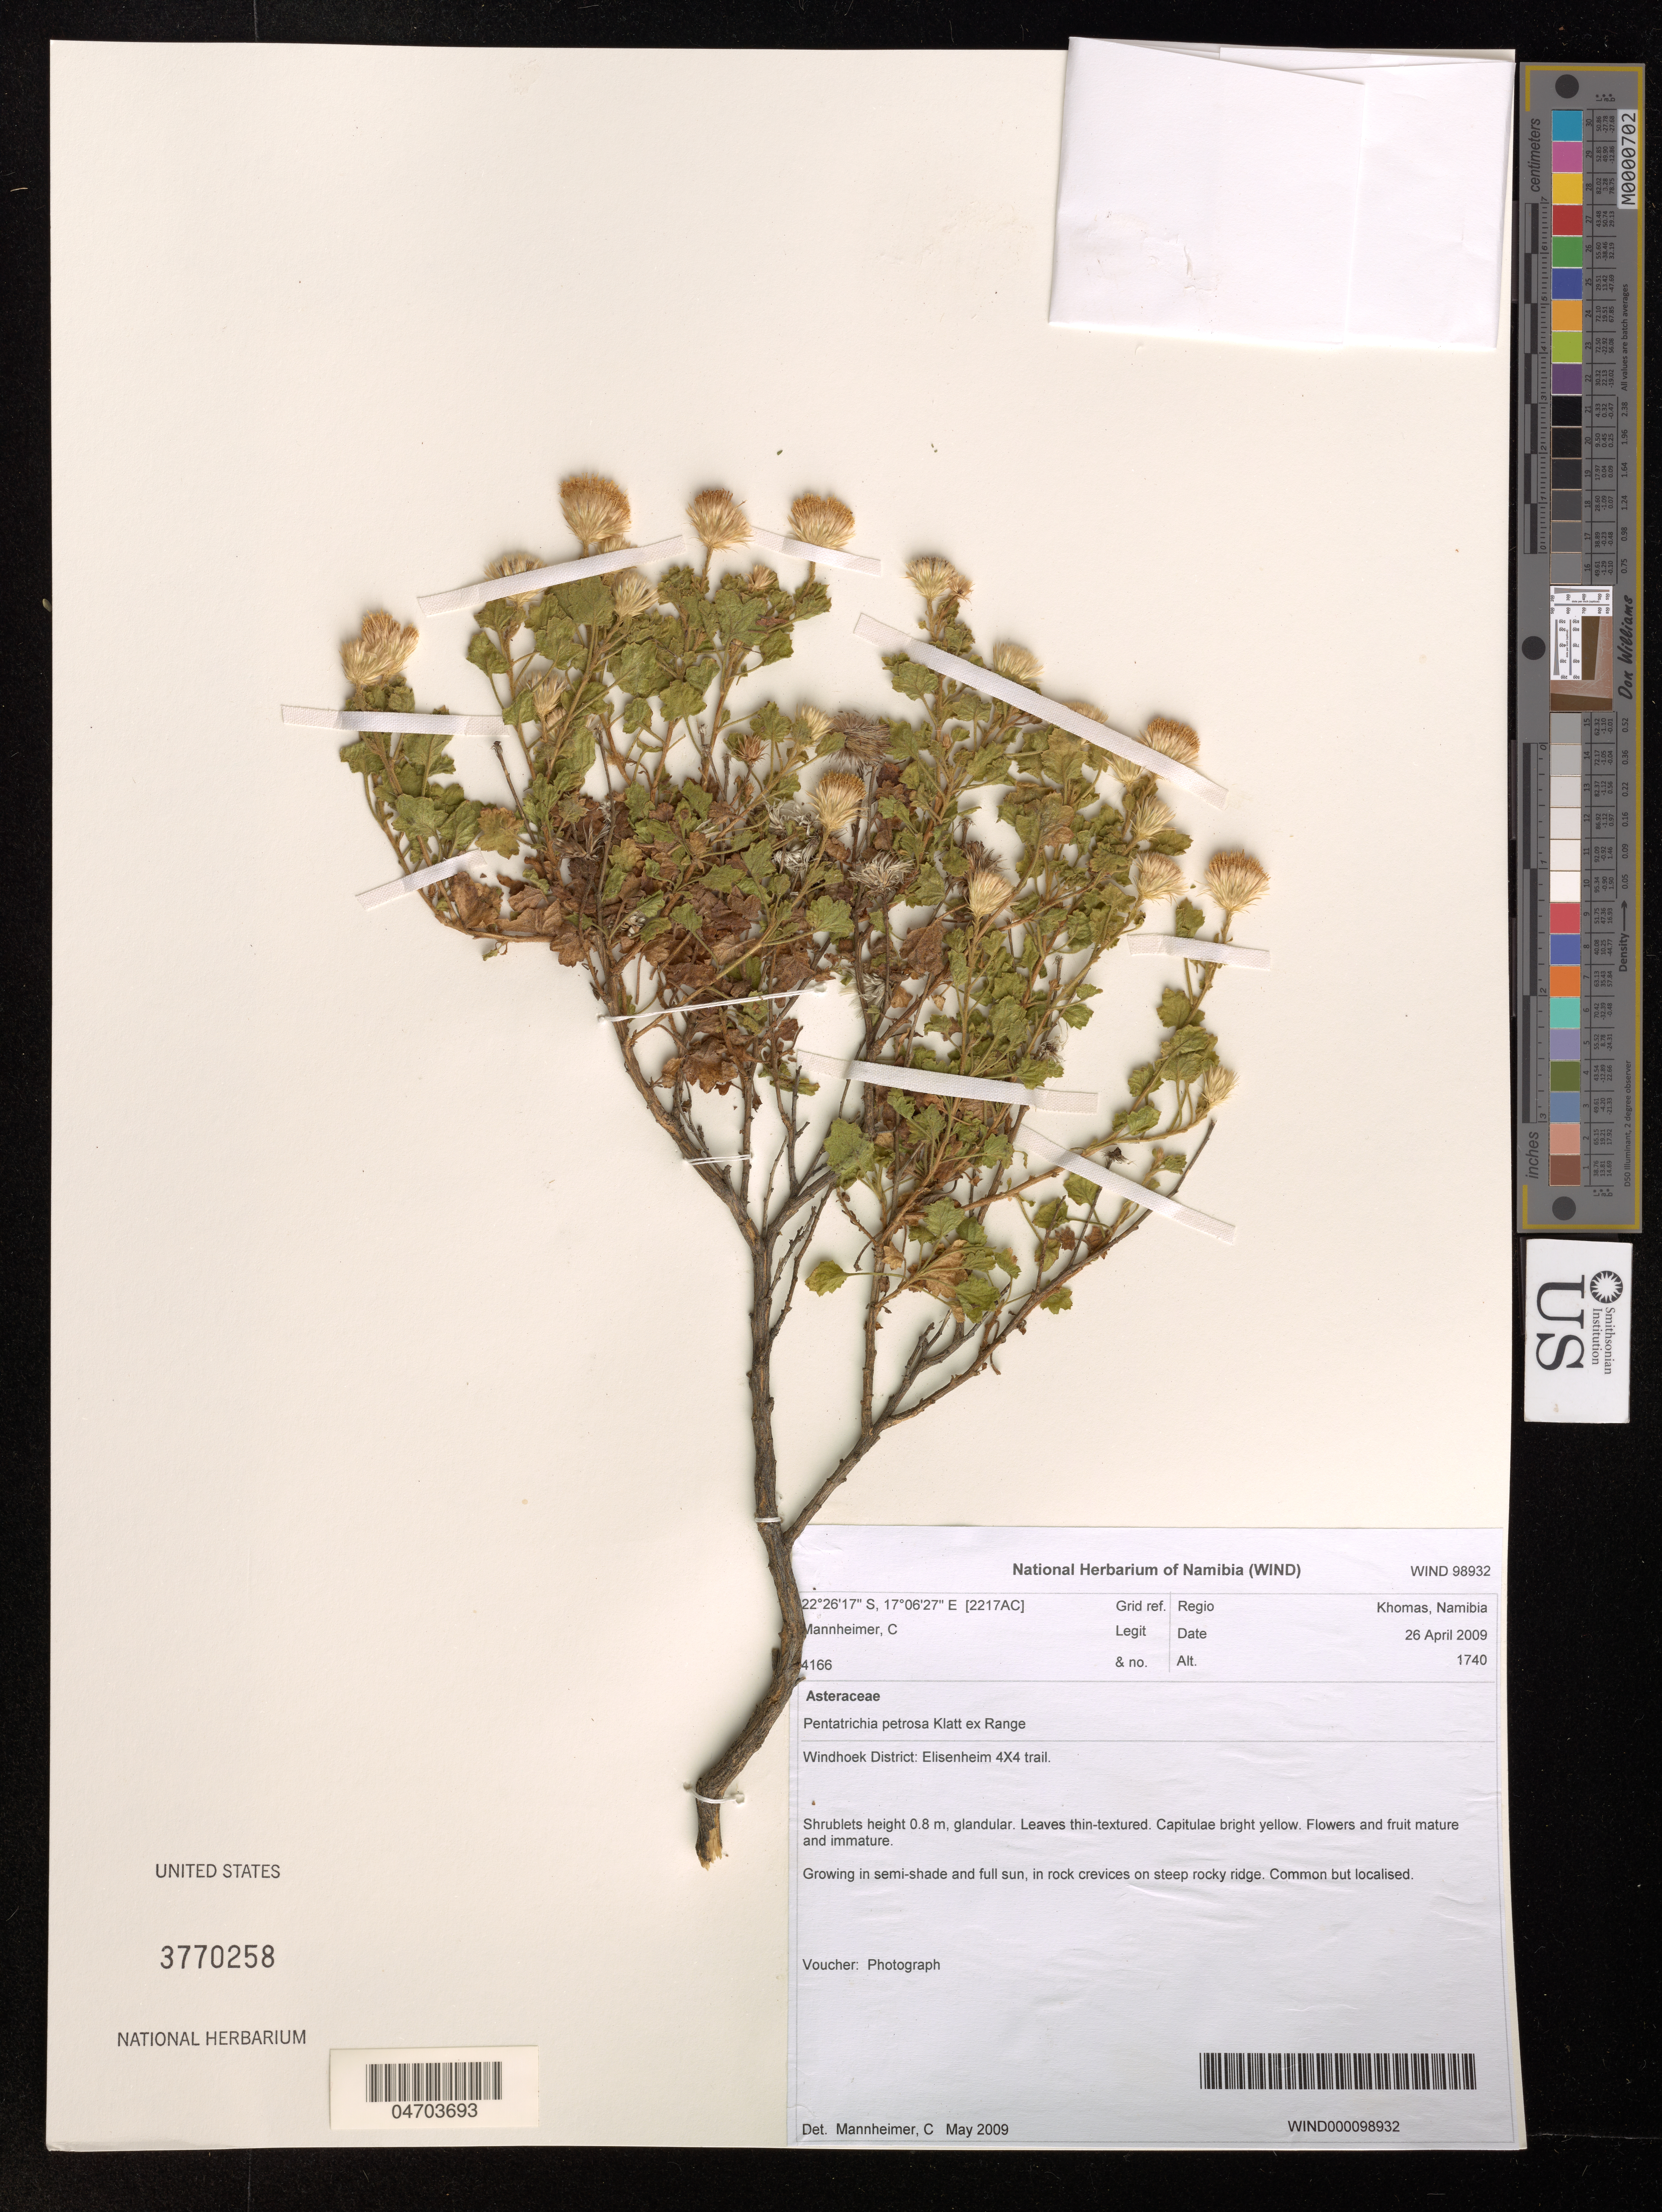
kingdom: Plantae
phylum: Tracheophyta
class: Magnoliopsida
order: Asterales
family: Asteraceae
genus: Pentatrichia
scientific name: Pentatrichia petrosa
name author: Klatt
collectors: C. Mannheimer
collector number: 4166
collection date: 2009-04-26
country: Namibia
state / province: Khomas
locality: [2217AC] Grid ref. Windhoek District: Elisenheim 4X4 trail.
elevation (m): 1740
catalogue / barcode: US 3770258